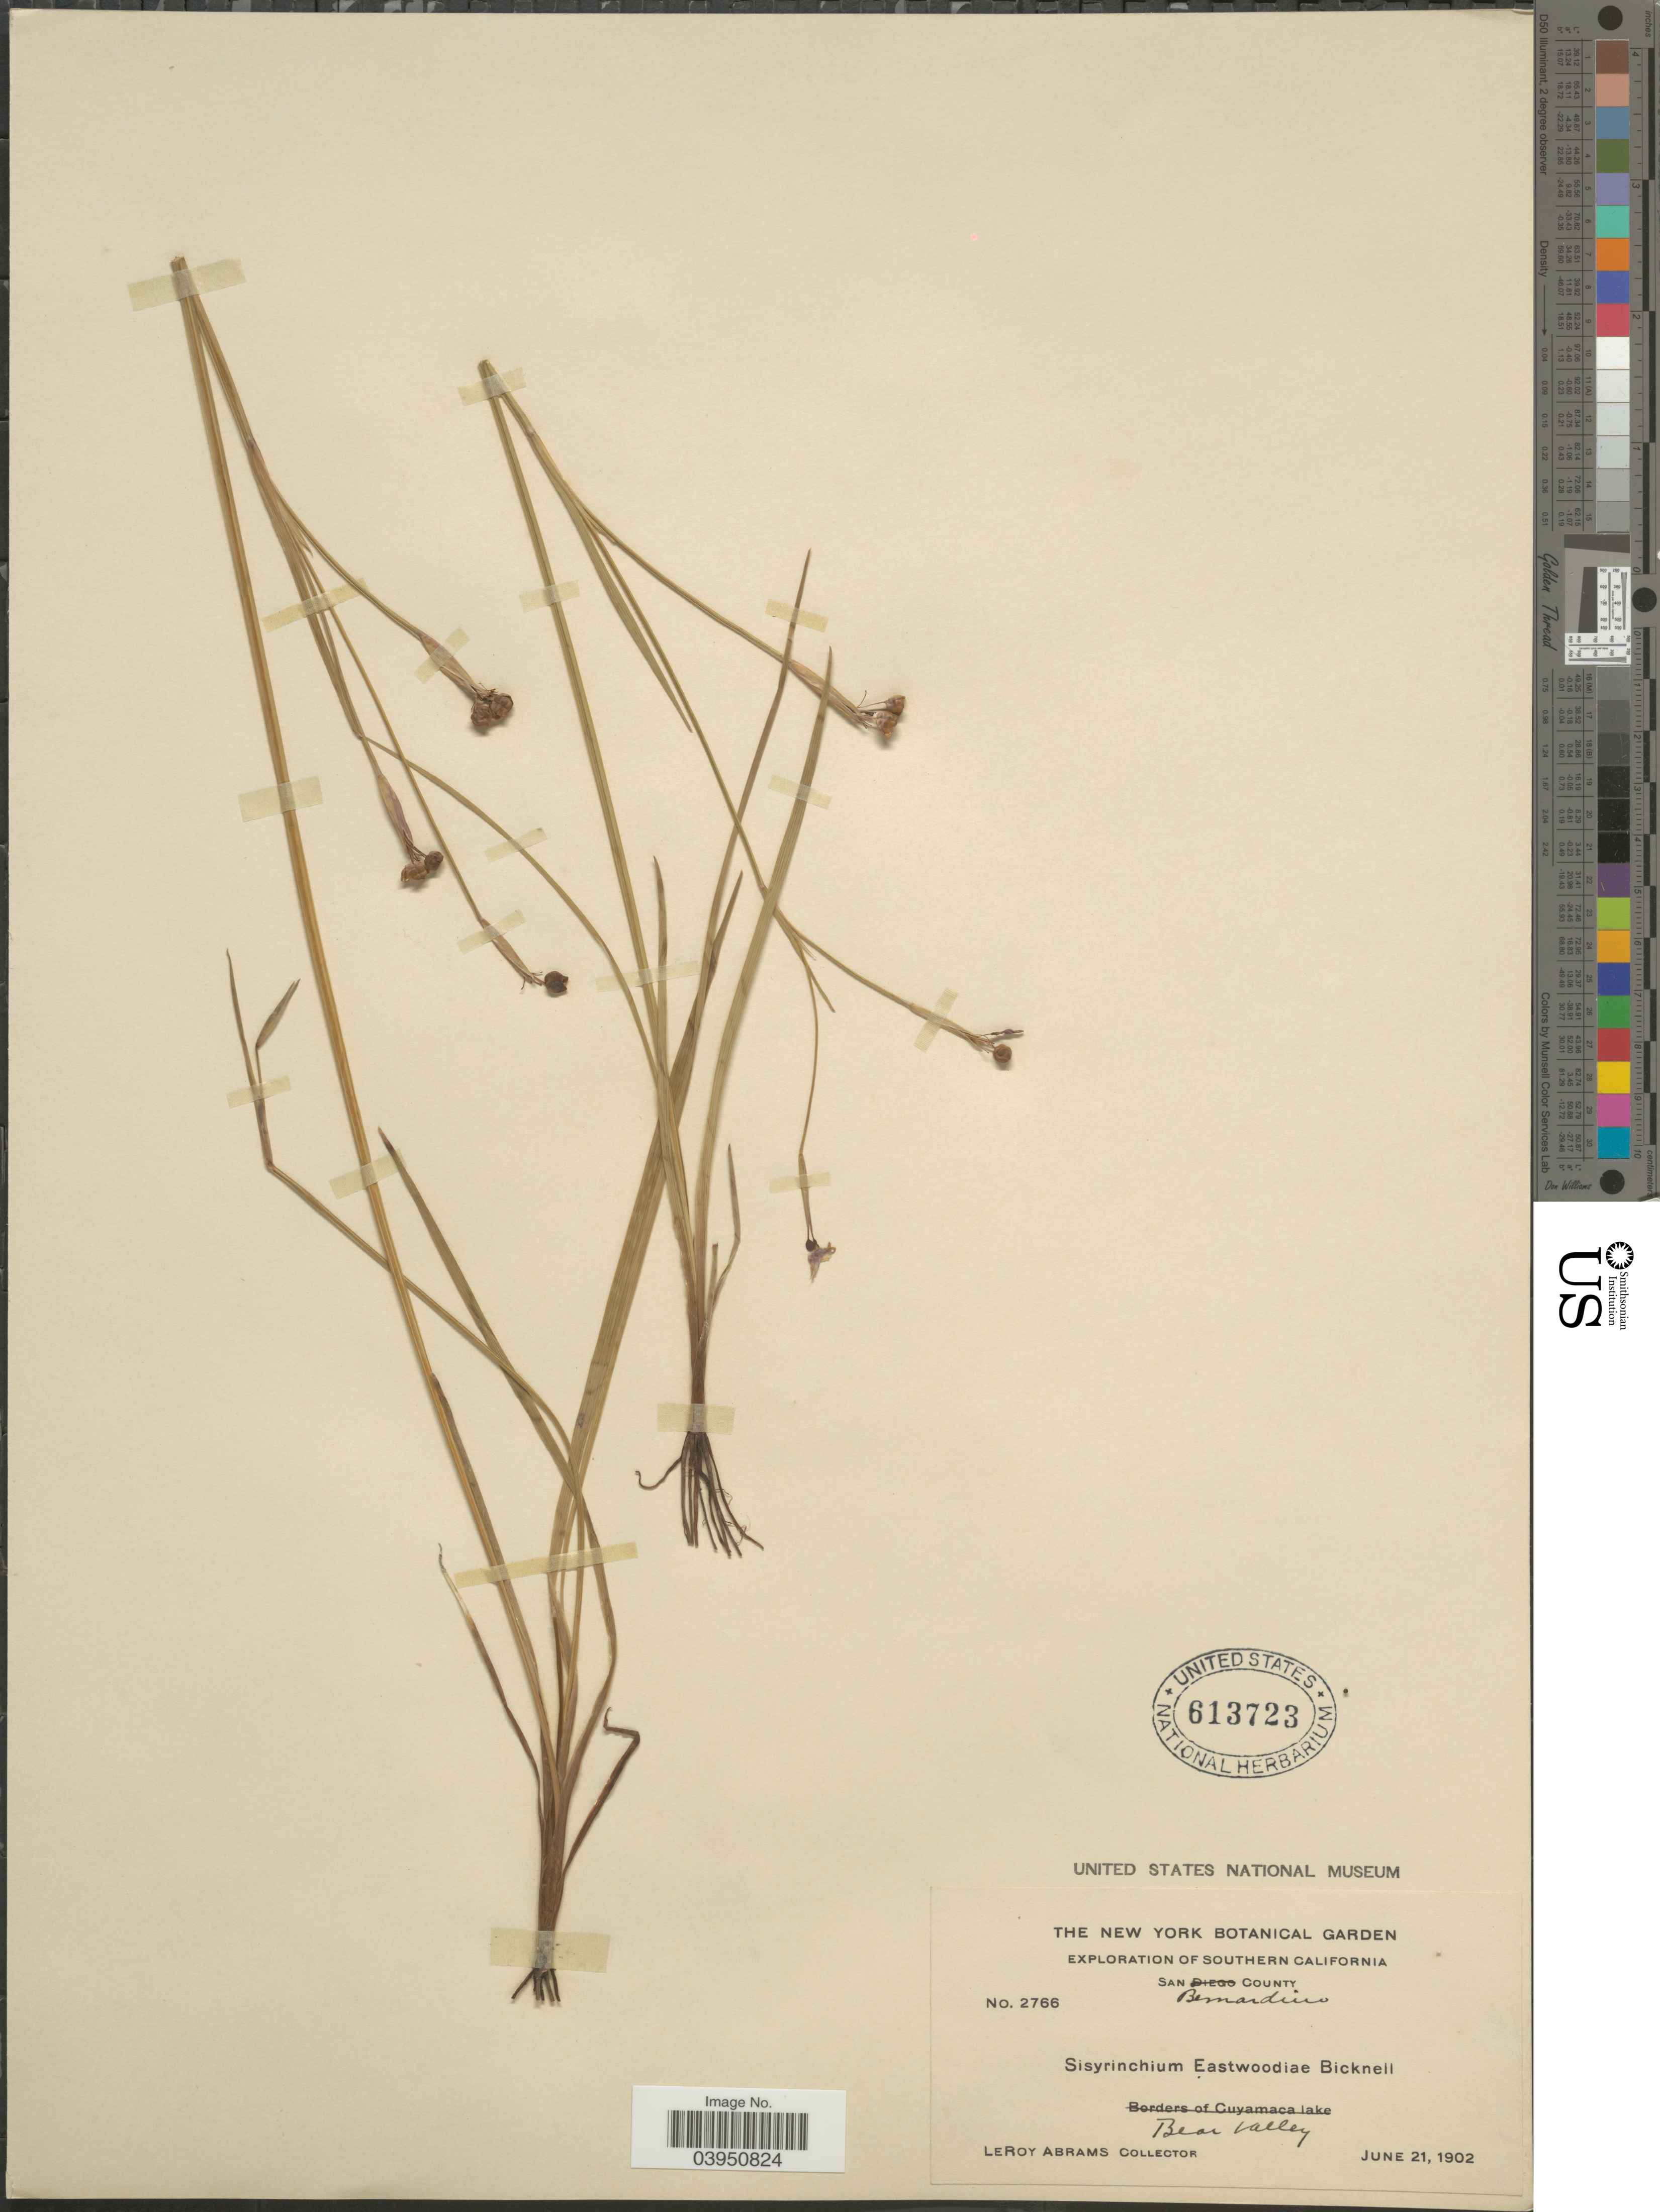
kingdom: Plantae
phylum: Tracheophyta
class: Liliopsida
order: Asparagales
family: Iridaceae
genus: Sisyrinchium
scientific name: Sisyrinchium eastwoodiae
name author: E.P. Bicknell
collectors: L. Abrams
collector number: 2766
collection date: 1902-06-21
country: United States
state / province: California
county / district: San Bernardino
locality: Southern California. San Bernardino County. Bear Valley.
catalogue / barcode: US 613723